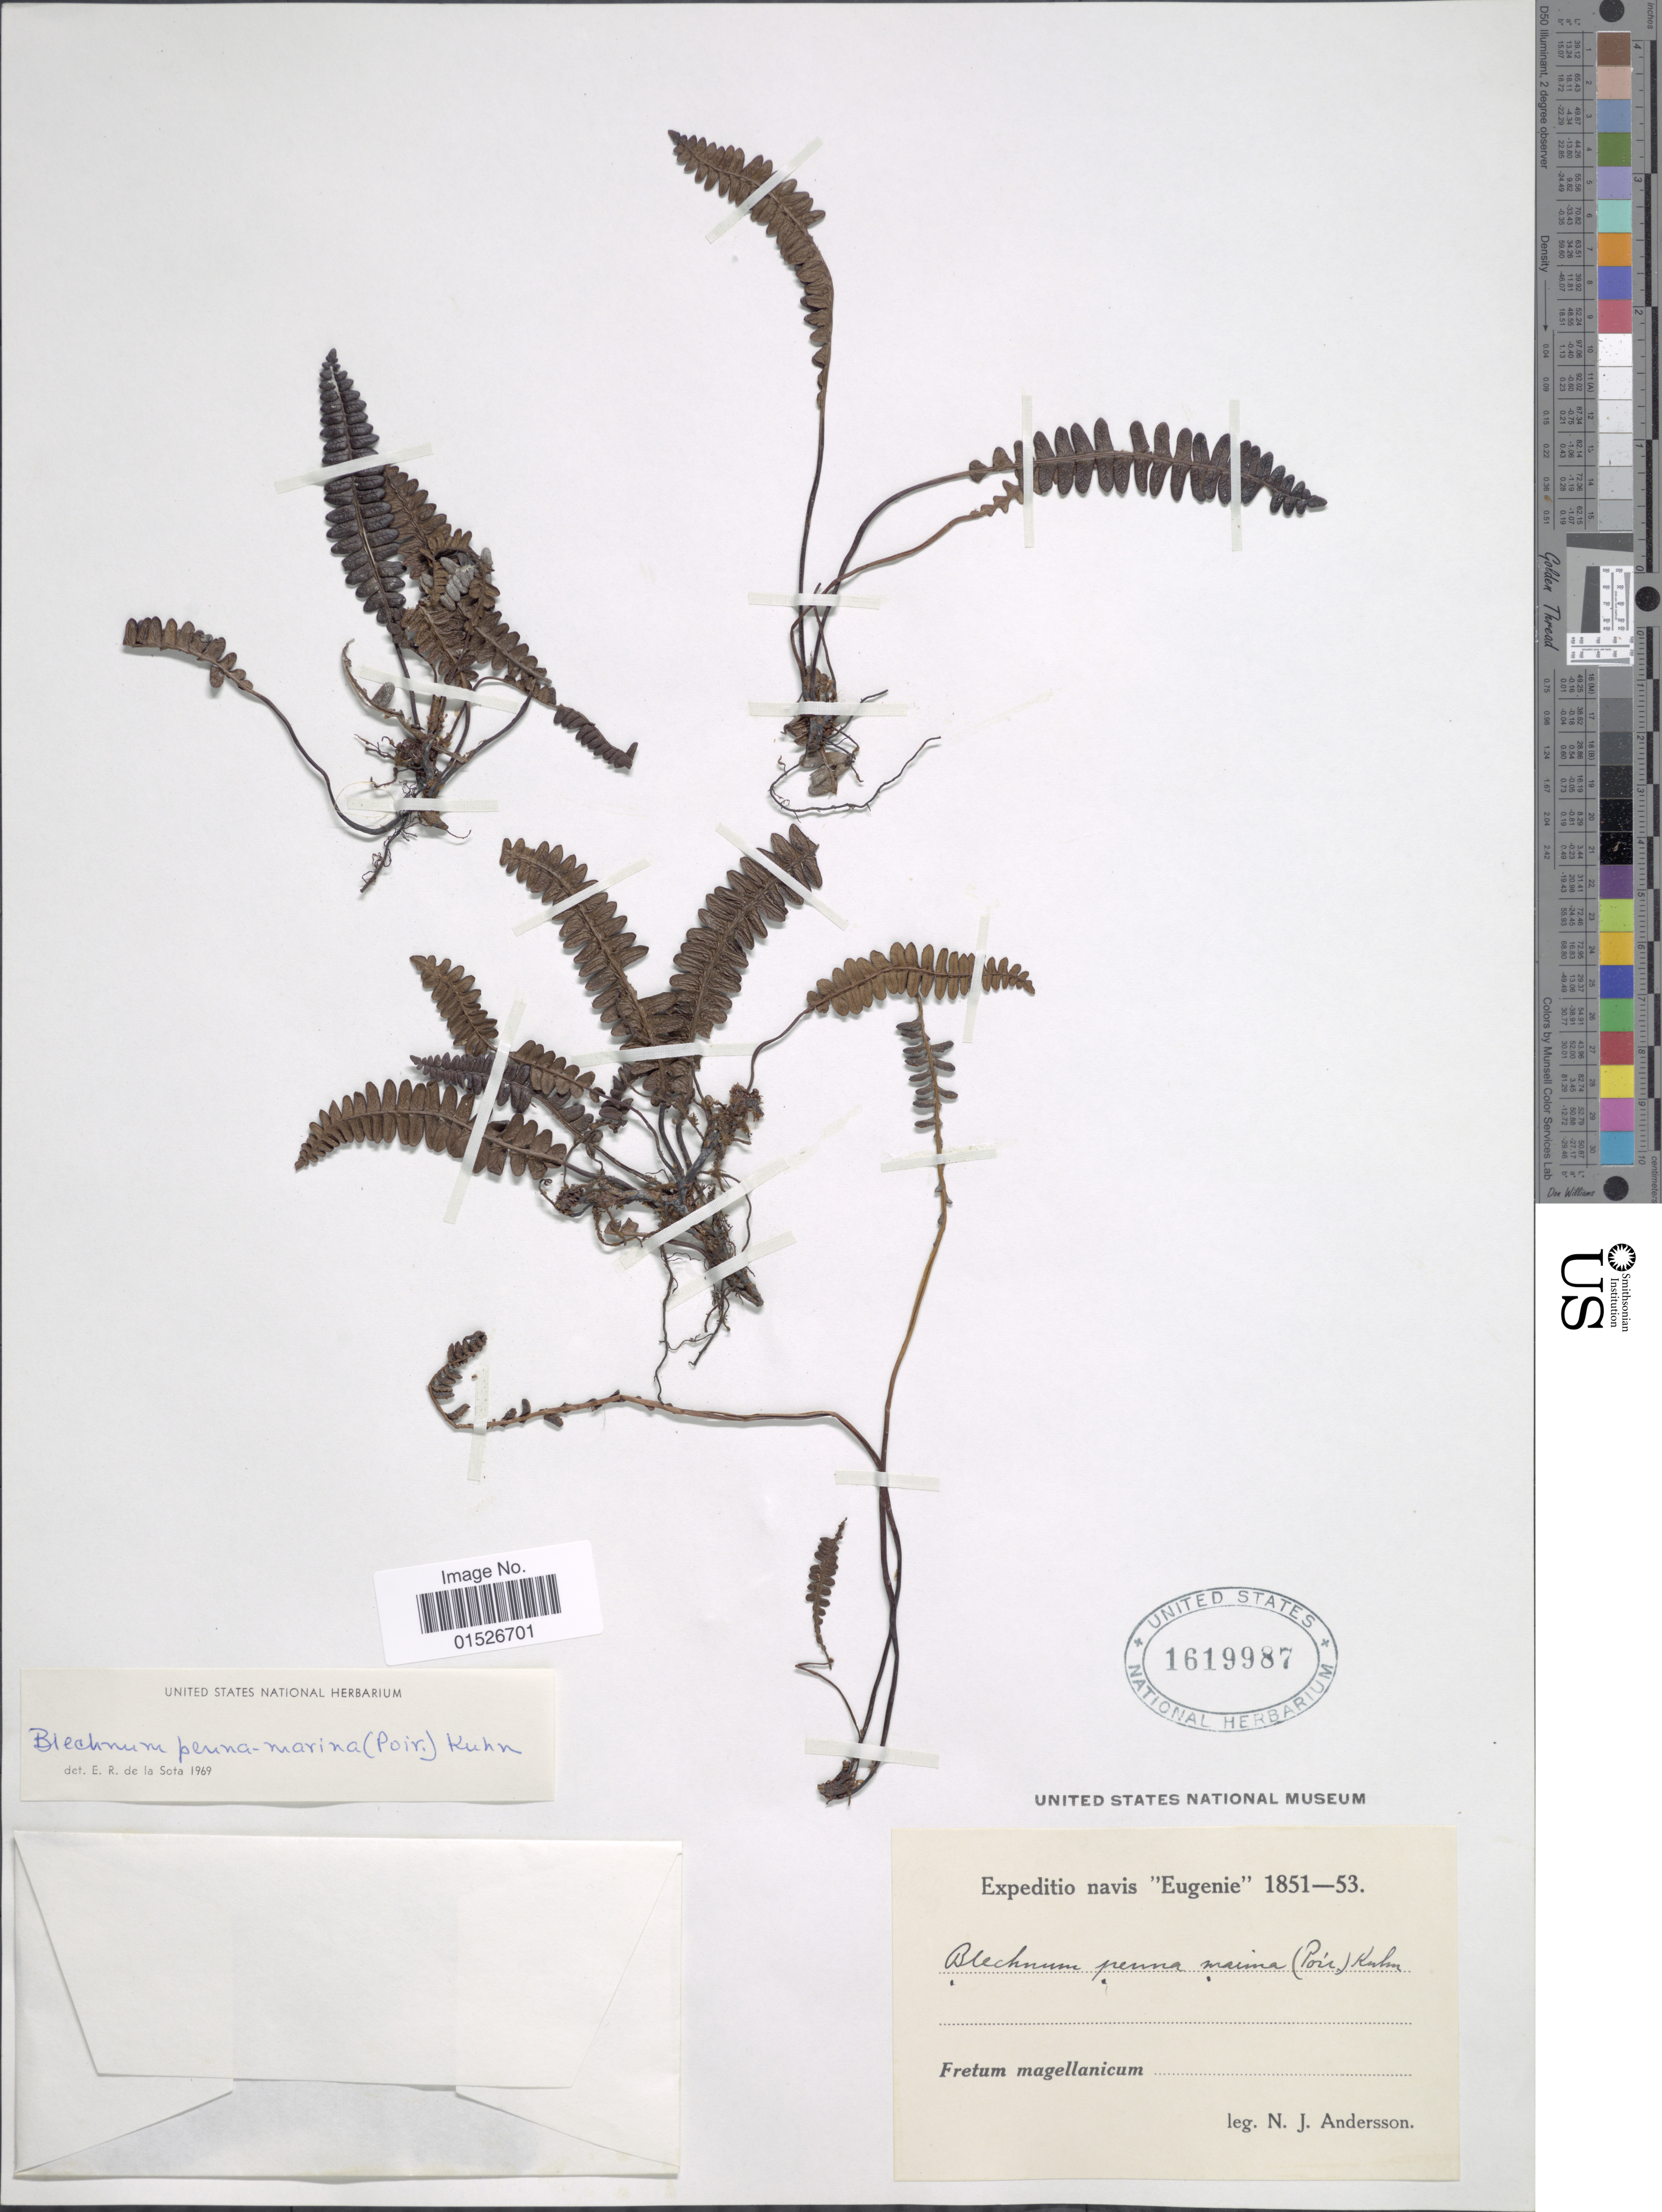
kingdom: Plantae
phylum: Tracheophyta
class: Polypodiopsida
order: Polypodiales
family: Blechnaceae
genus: Blechnum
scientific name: Blechnum penna-marina subsp. alpina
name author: T.C. Chambers & P. A. Farrant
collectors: N. J. Andersson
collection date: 1851/1853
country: Chile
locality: Fretum Magellanicum [Strait of Magellan]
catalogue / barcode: US 1619987